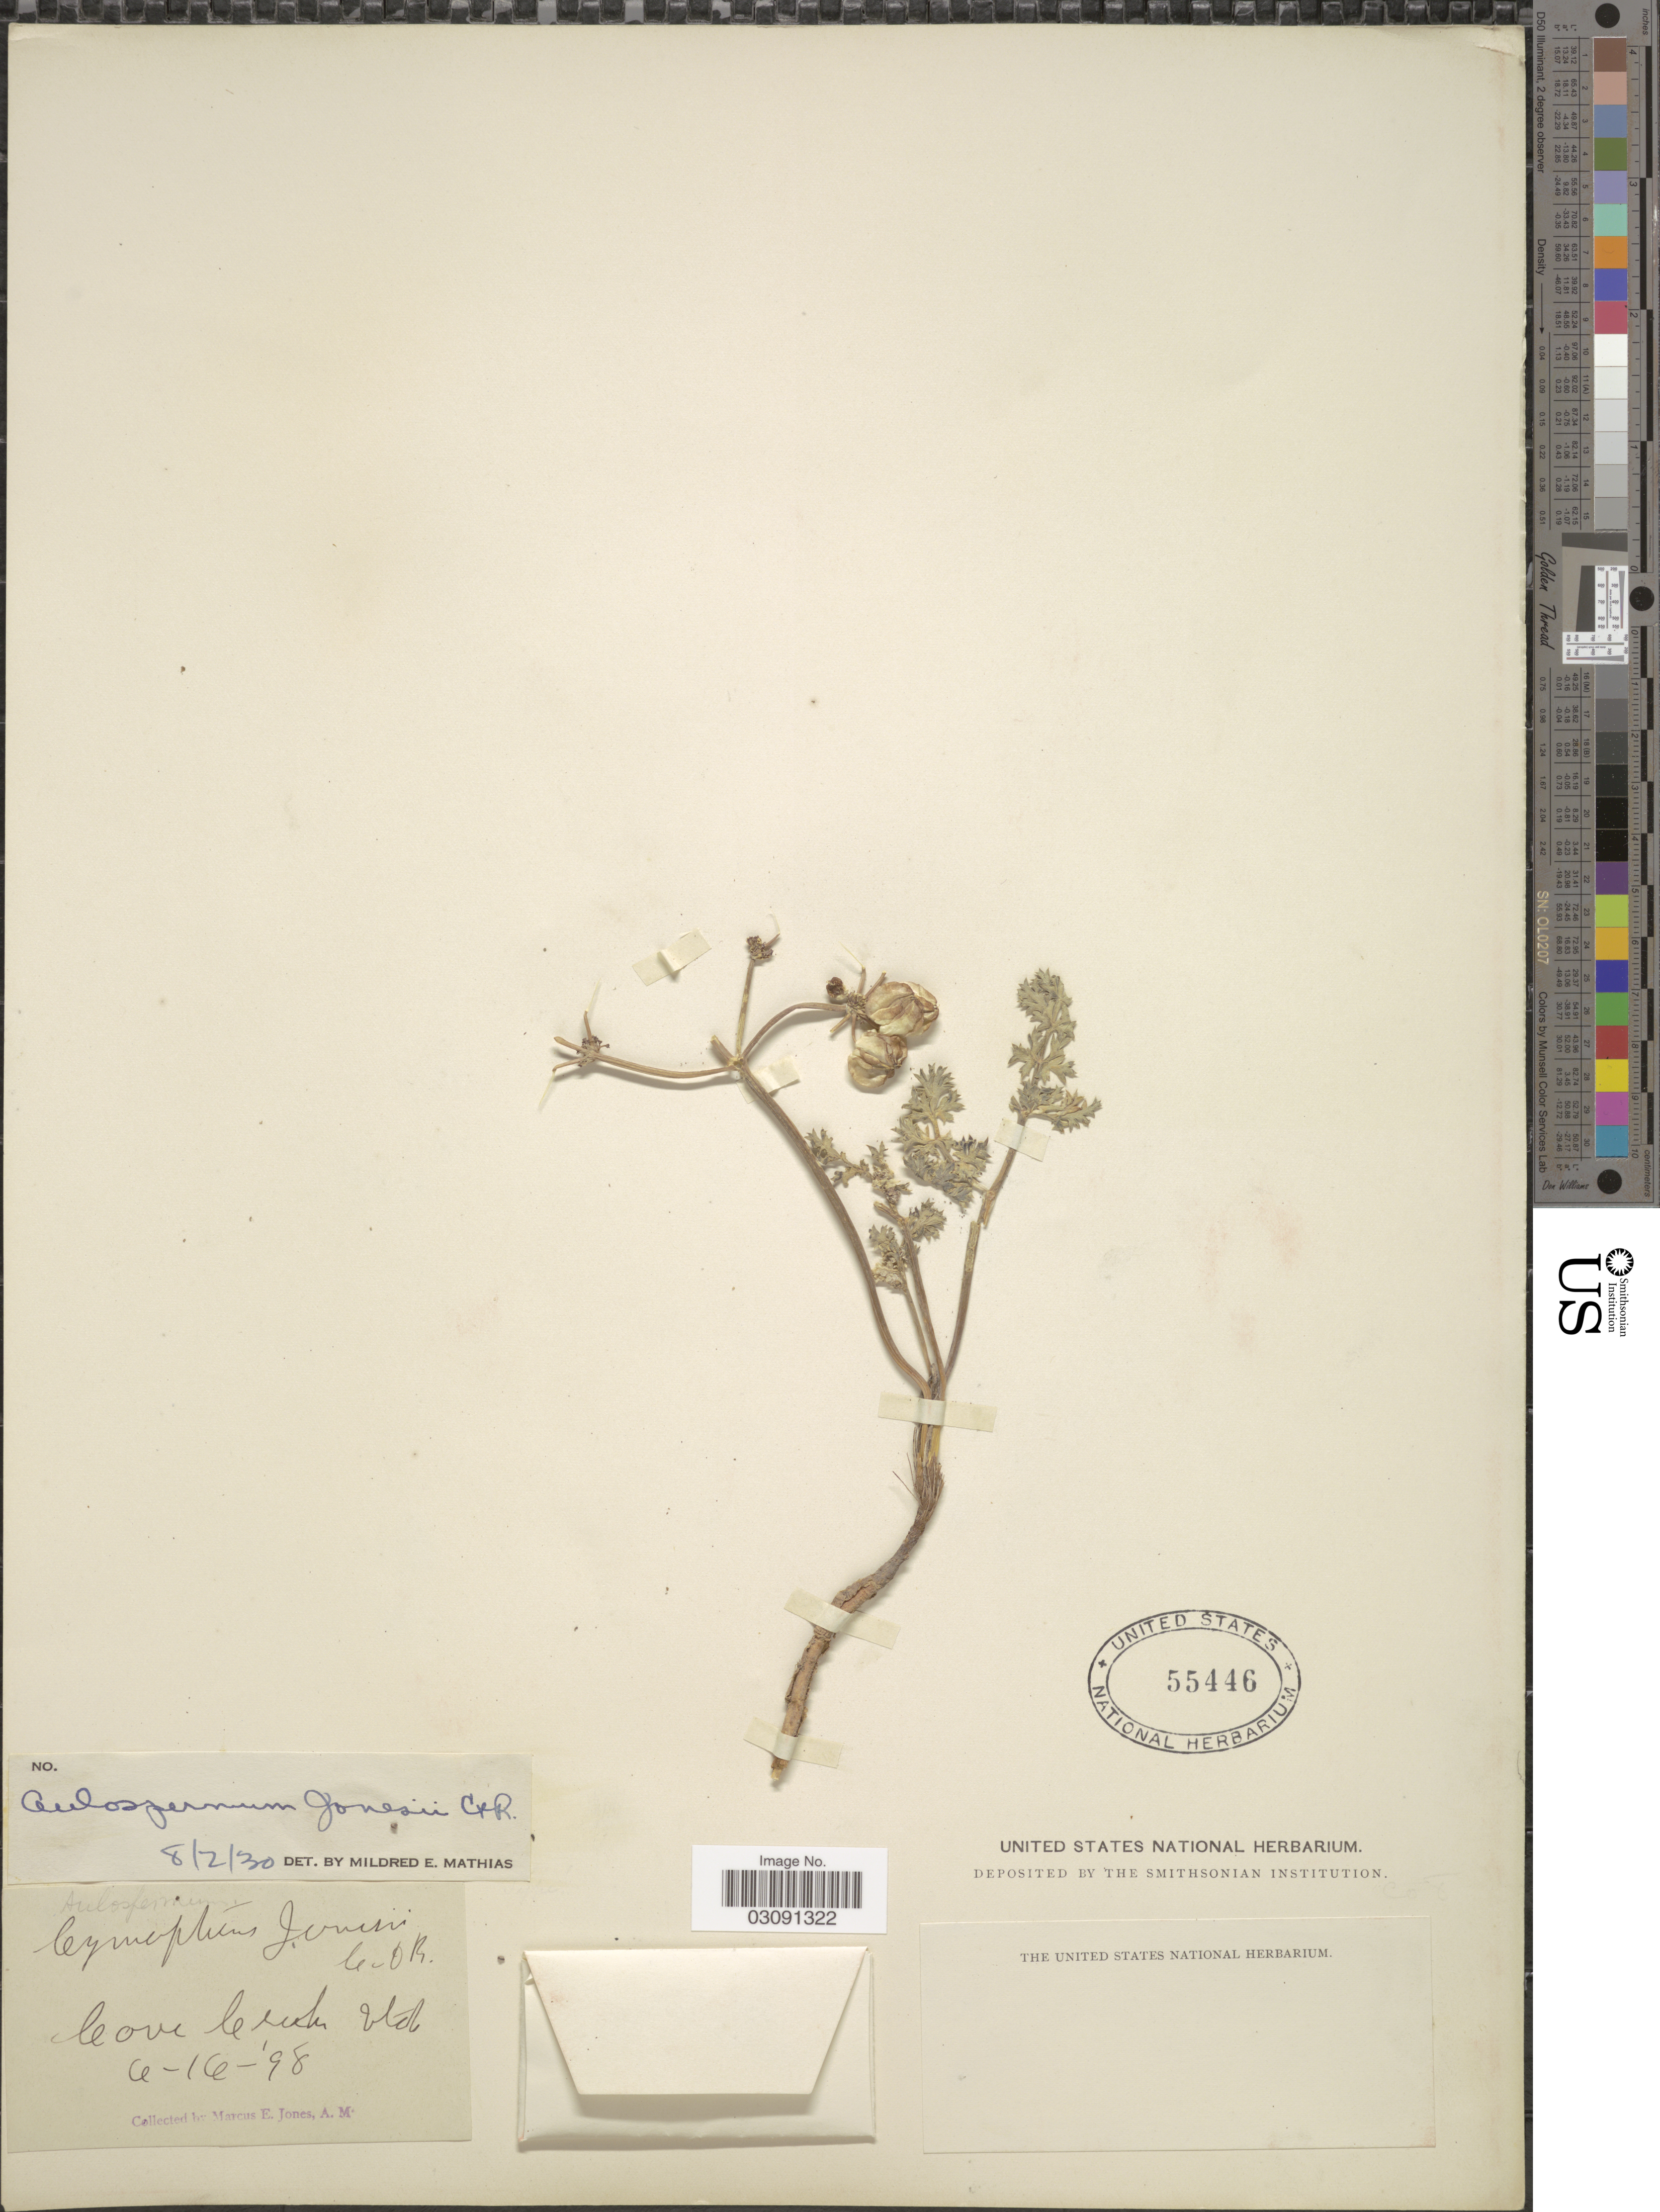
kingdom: Plantae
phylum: Tracheophyta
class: Magnoliopsida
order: Apiales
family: Apiaceae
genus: Cymopterus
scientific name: Cymopterus jonesii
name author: J.M. Coult. & Rose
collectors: M. E. Jones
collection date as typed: Transcribed d/m/y: 16/6/98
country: United States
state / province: Utah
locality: Cove Creek.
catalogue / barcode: US 55446